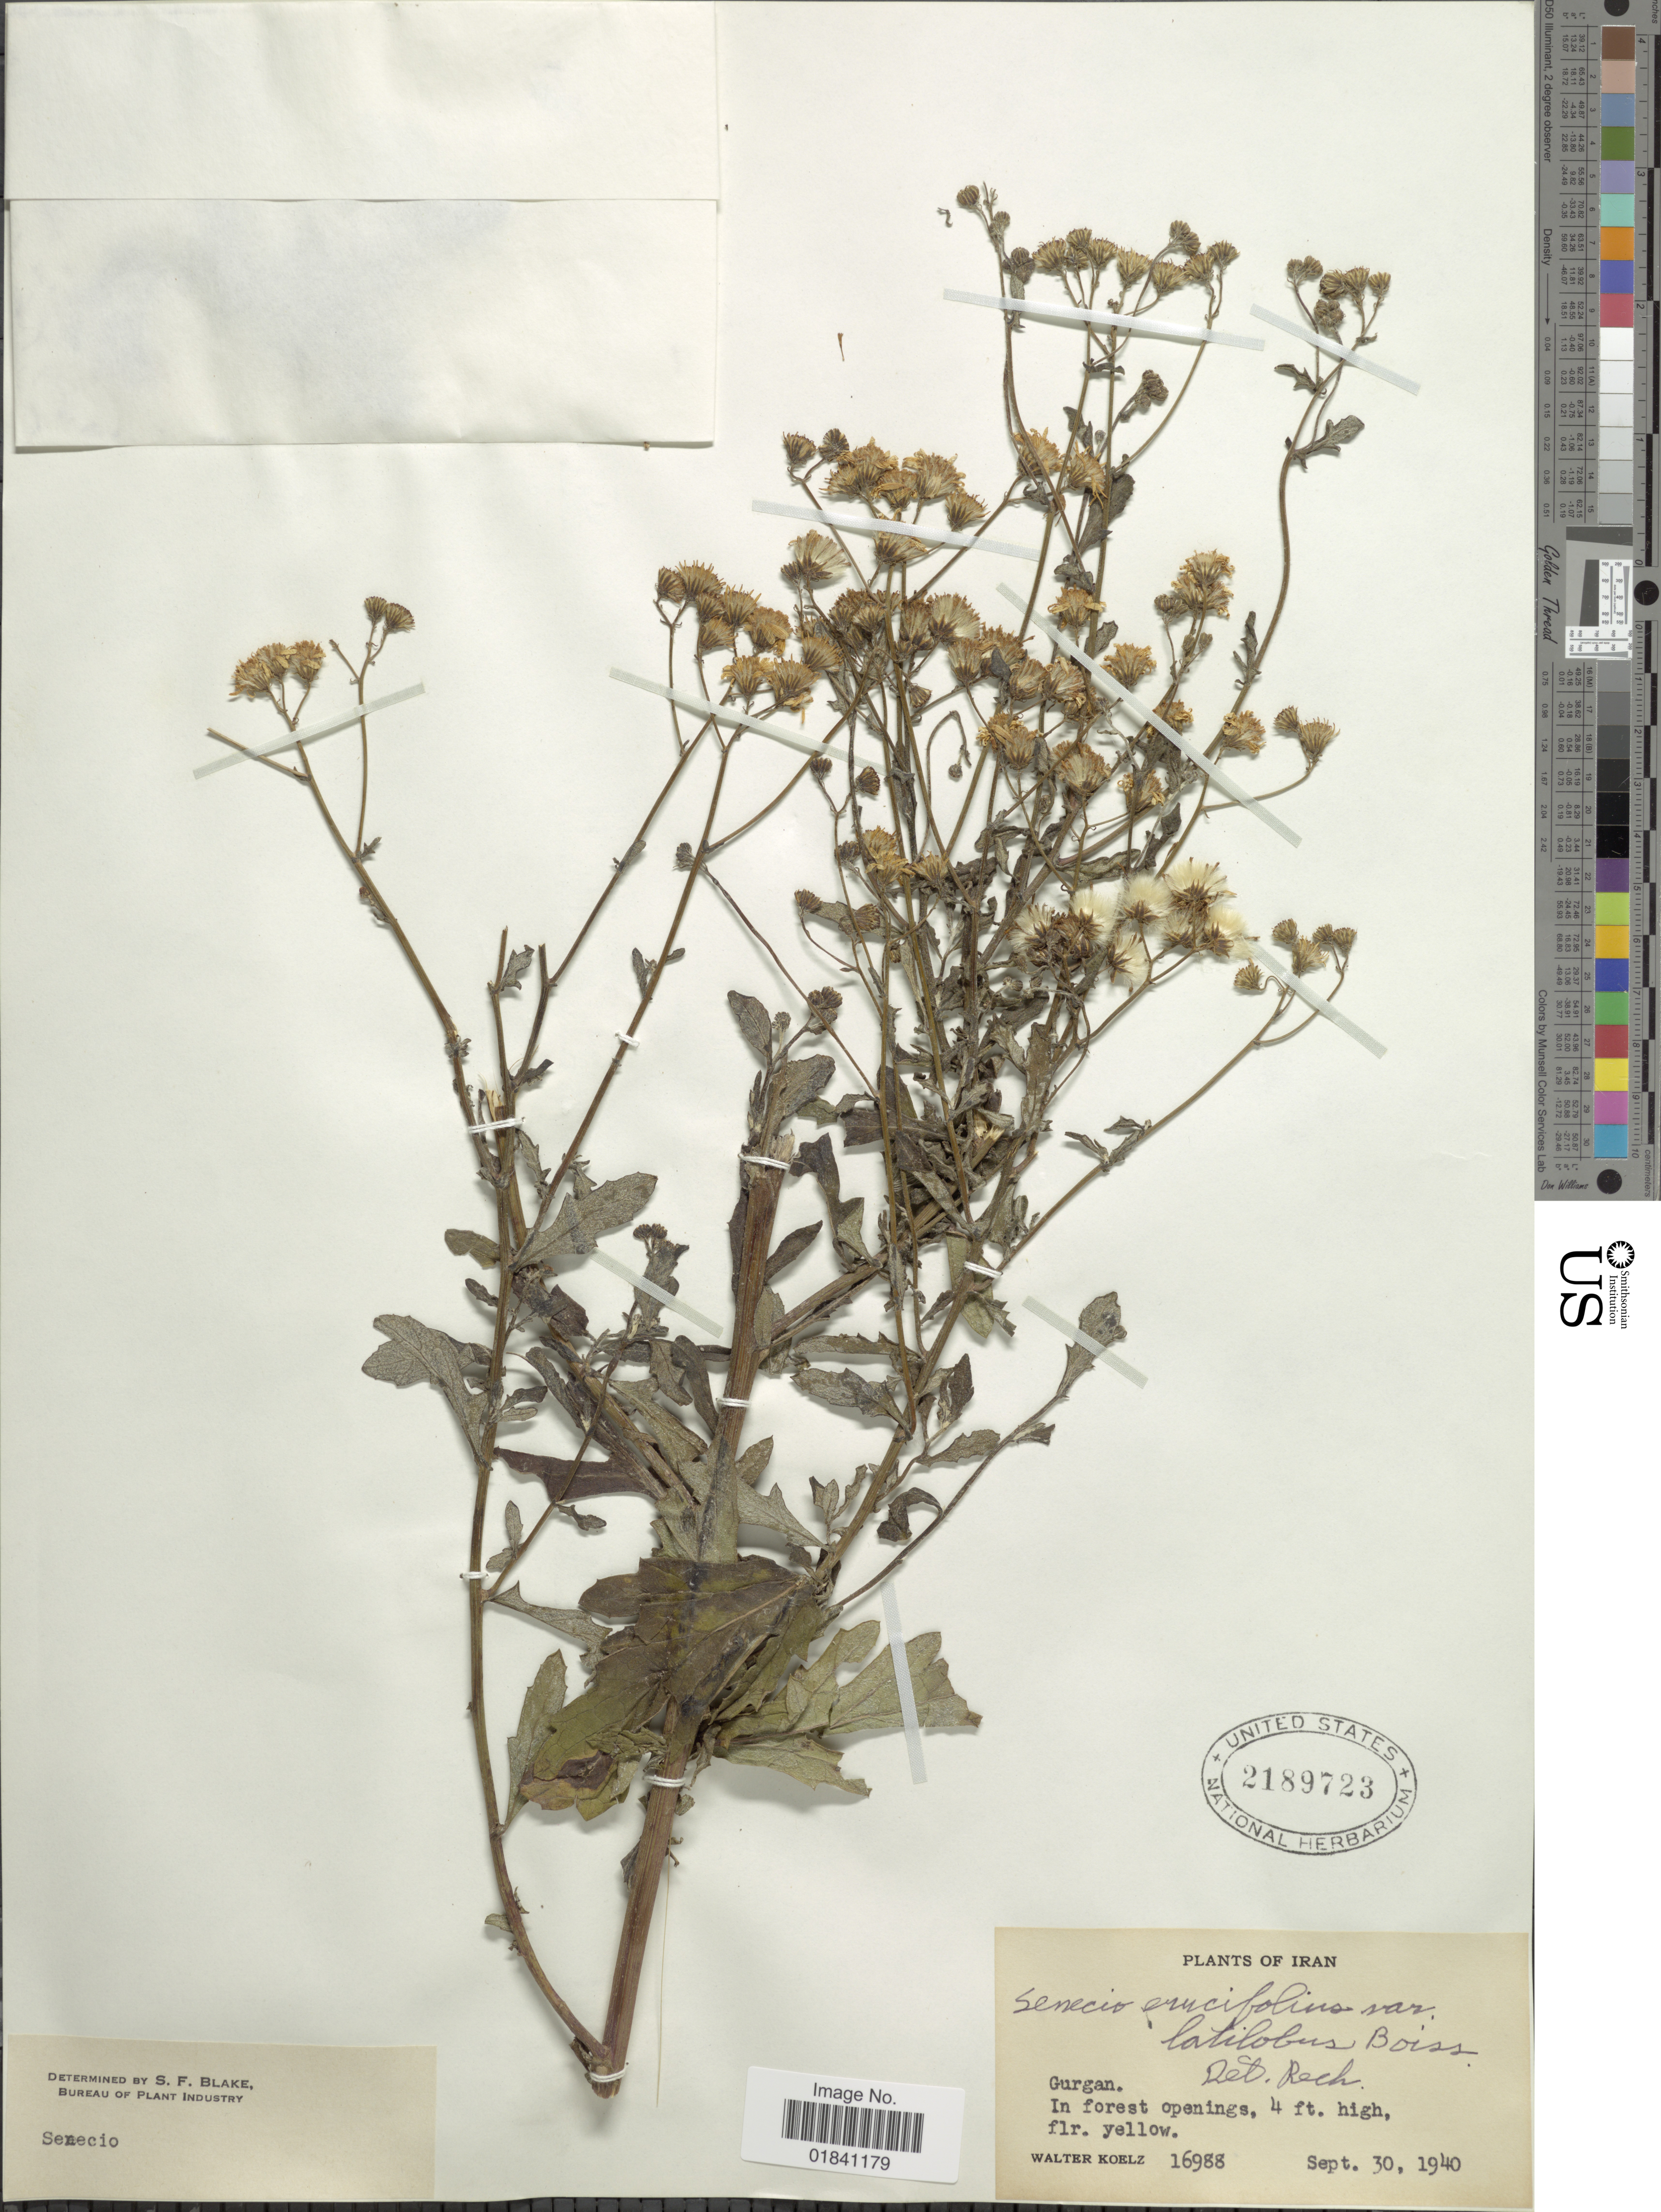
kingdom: Plantae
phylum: Tracheophyta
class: Magnoliopsida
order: Asterales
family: Asteraceae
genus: Senecio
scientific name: Senecio erucifolius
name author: L.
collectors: W. N. Koelz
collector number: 16988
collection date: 1940-09-30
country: Iran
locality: Gurgan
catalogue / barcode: US 2189723